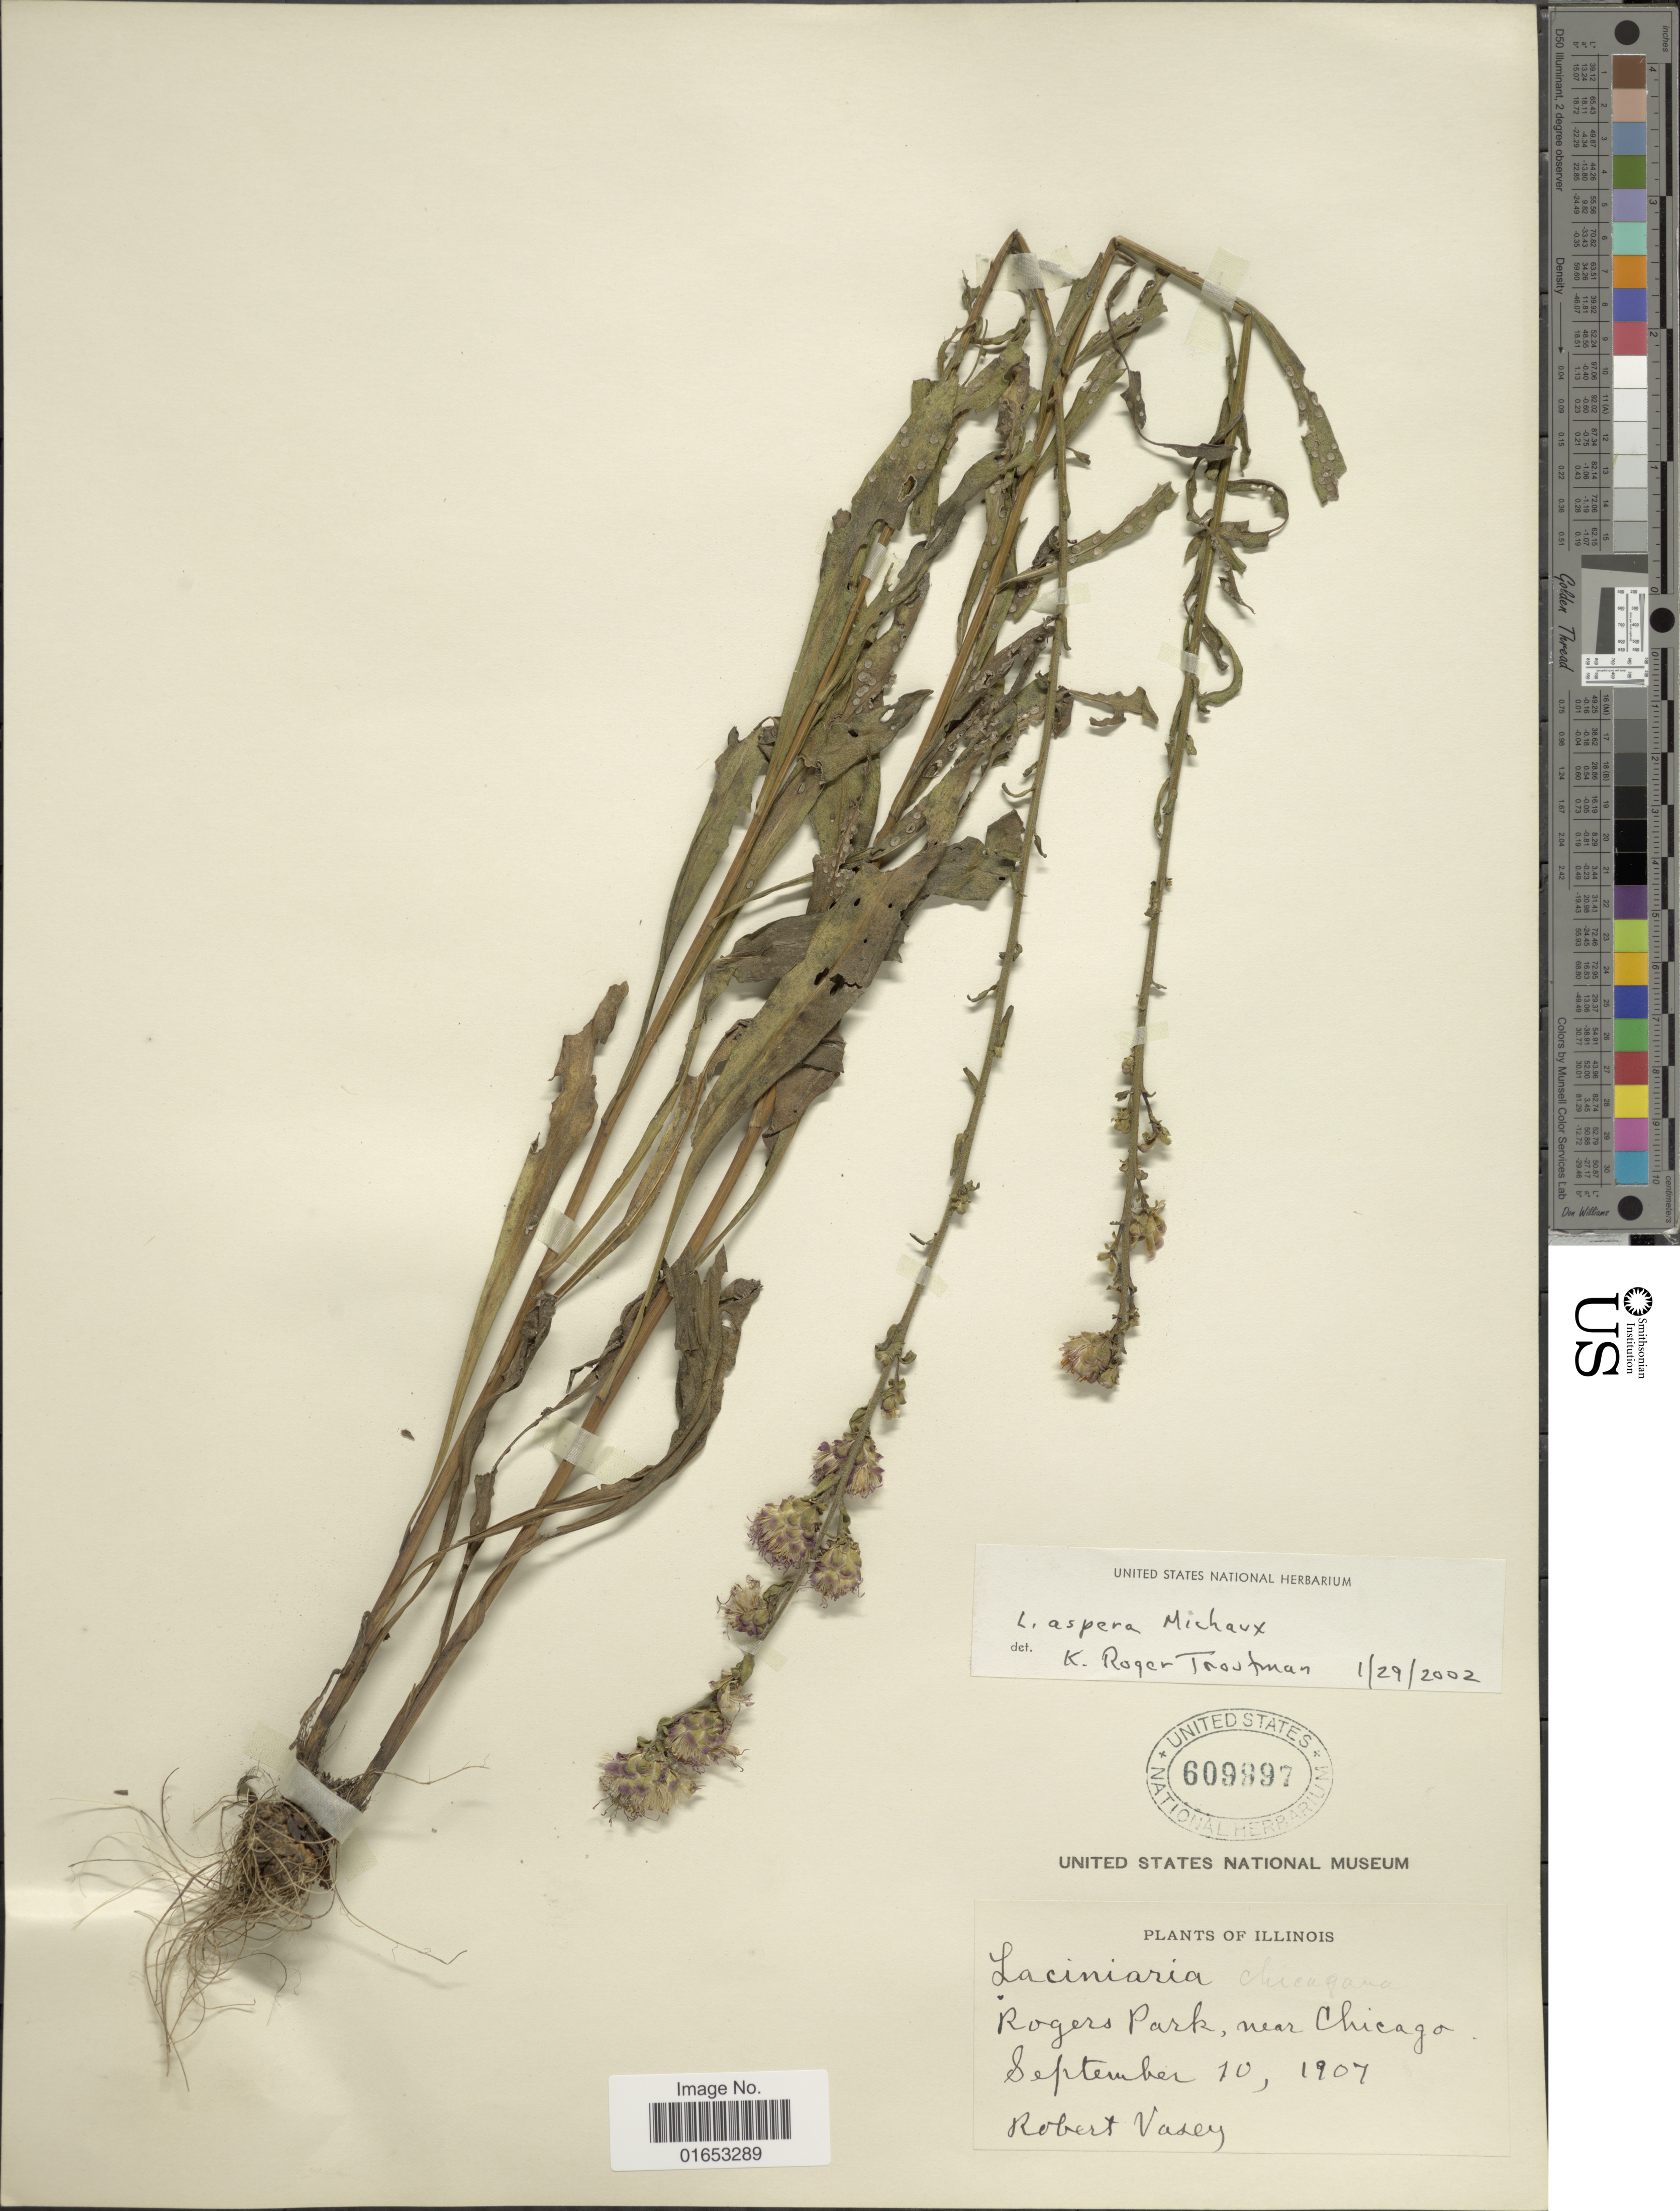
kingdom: Plantae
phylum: Tracheophyta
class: Magnoliopsida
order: Asterales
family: Asteraceae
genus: Liatris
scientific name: Liatris aspera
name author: Michx.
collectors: R. Vasey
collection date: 1907-09-10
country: United States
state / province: Illinois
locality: Rogers Park, near Chicago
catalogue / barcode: US 609997